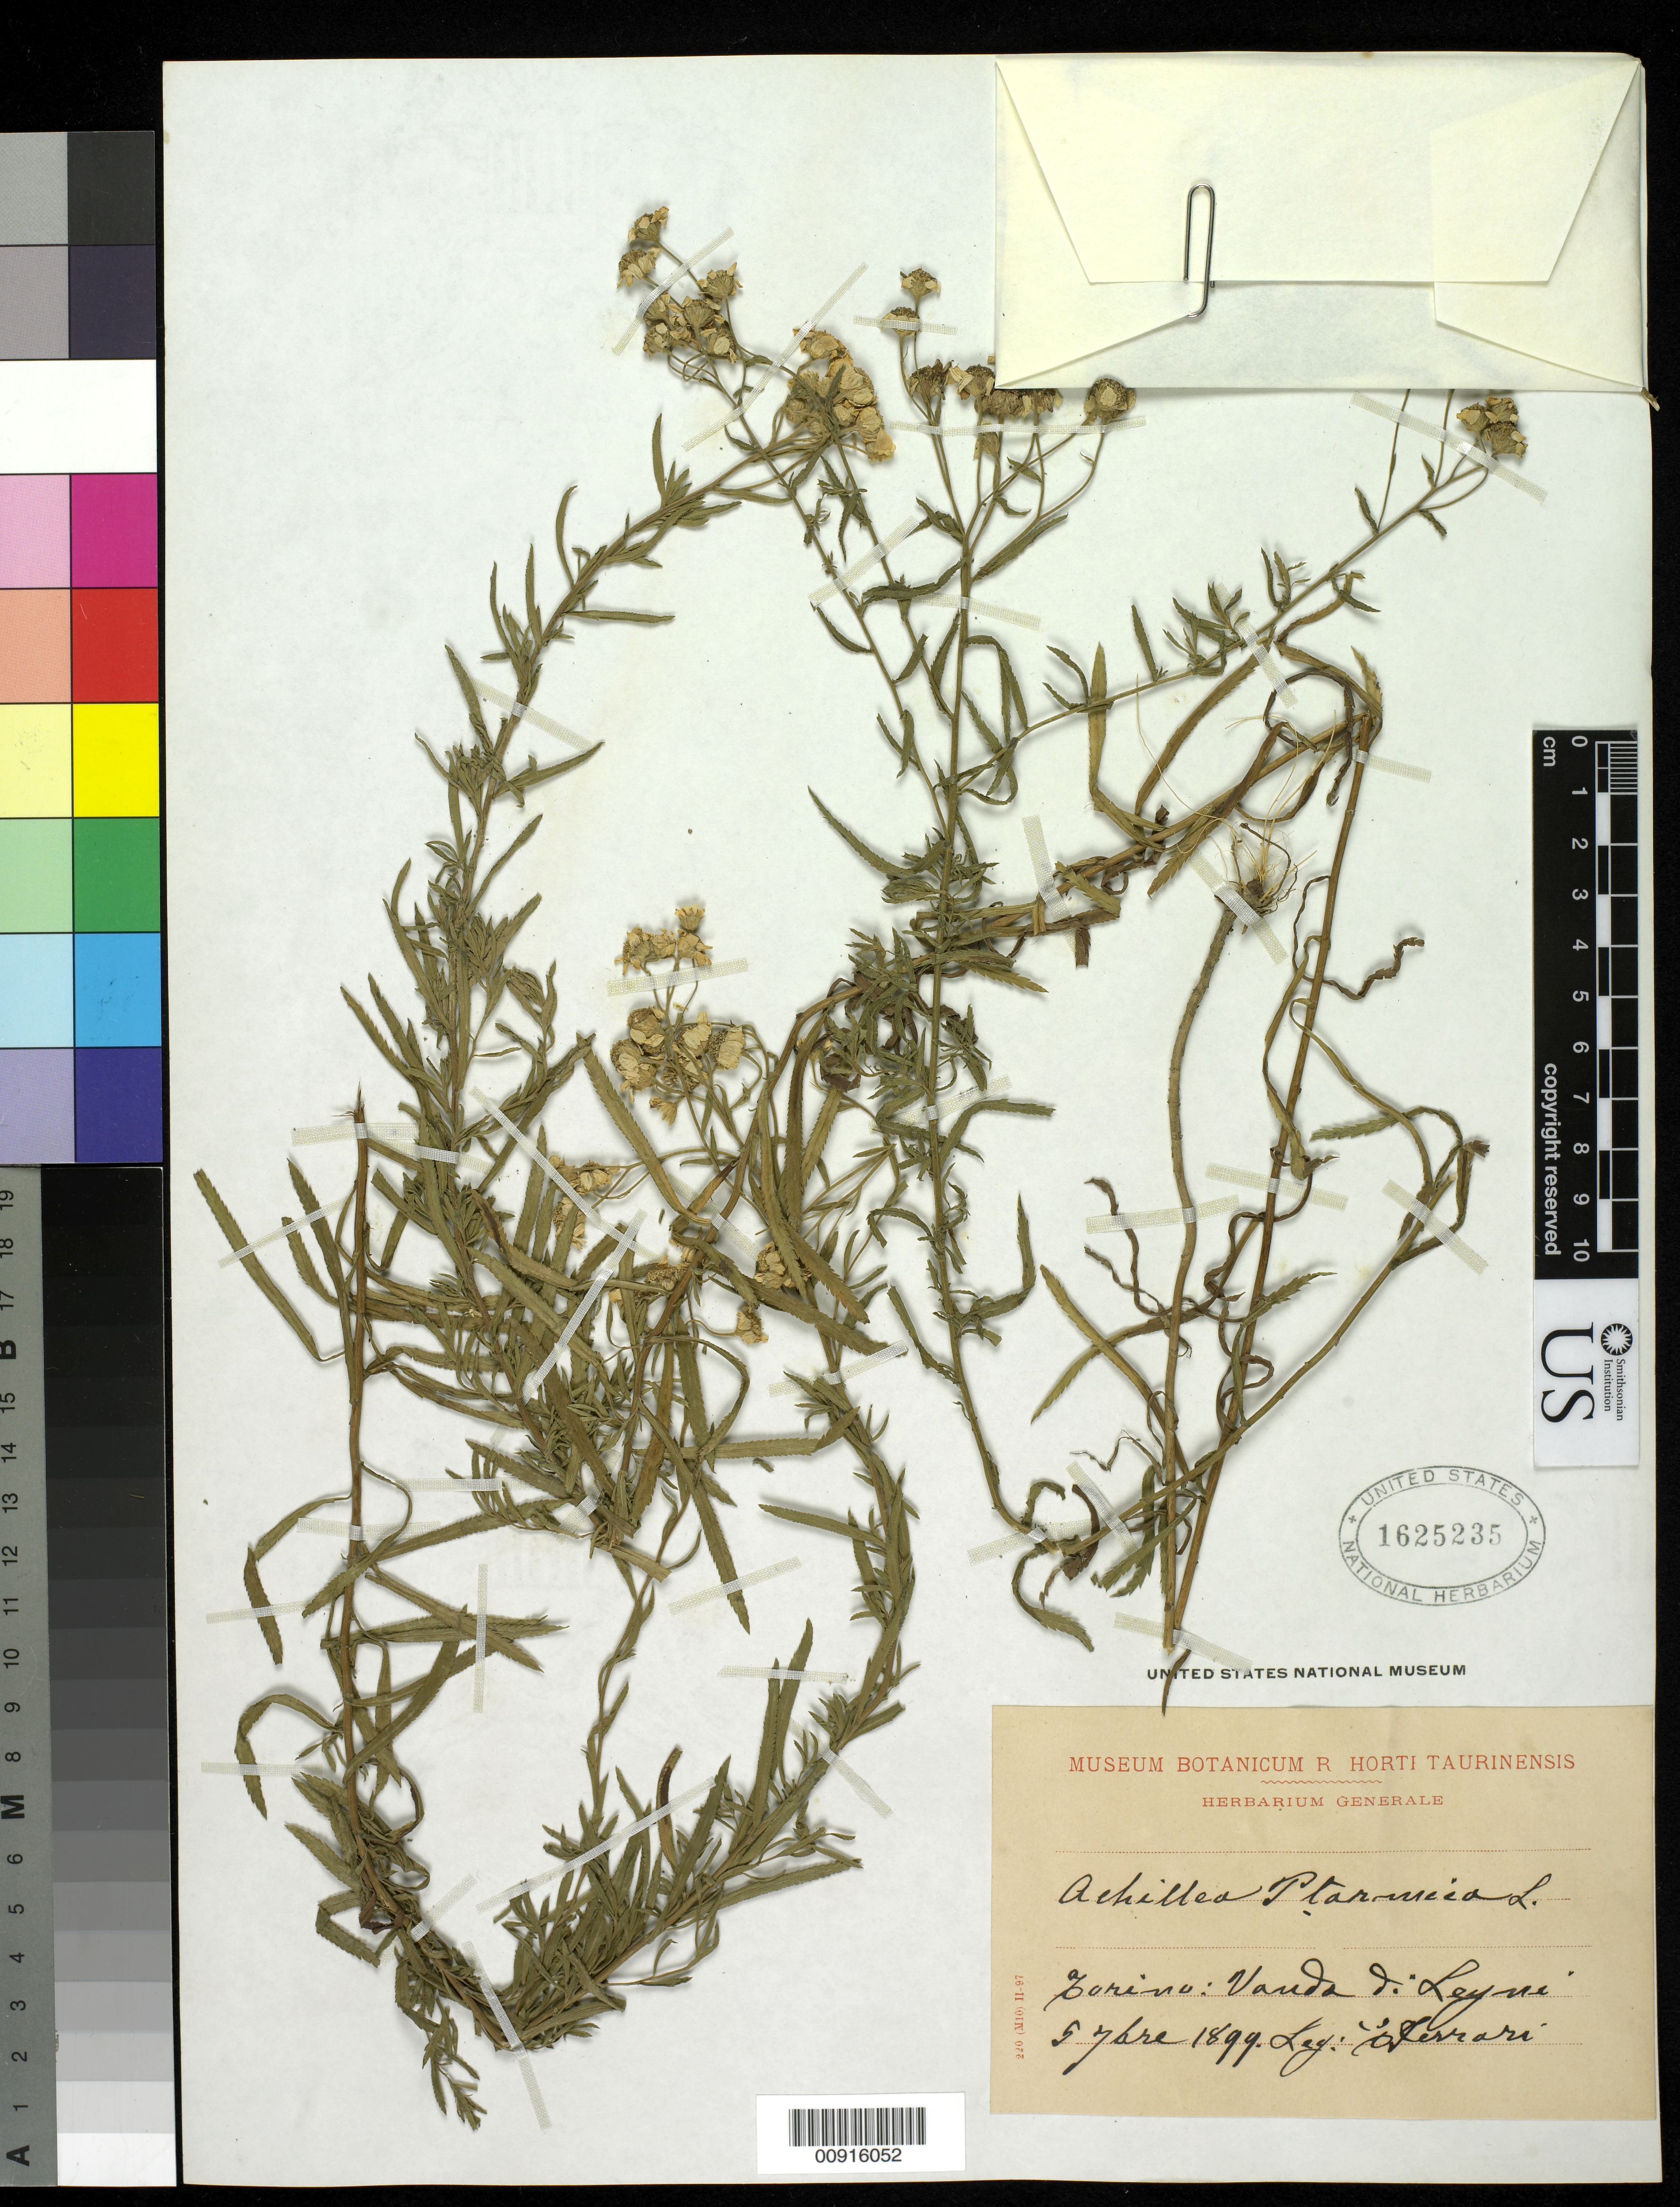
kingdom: Plantae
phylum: Tracheophyta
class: Magnoliopsida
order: Asterales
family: Asteraceae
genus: Achillea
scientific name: Achillea ptarmica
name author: L.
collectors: -. St. Lager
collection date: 1919-07-22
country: France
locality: Meximieu (Ain)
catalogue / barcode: US 1667730